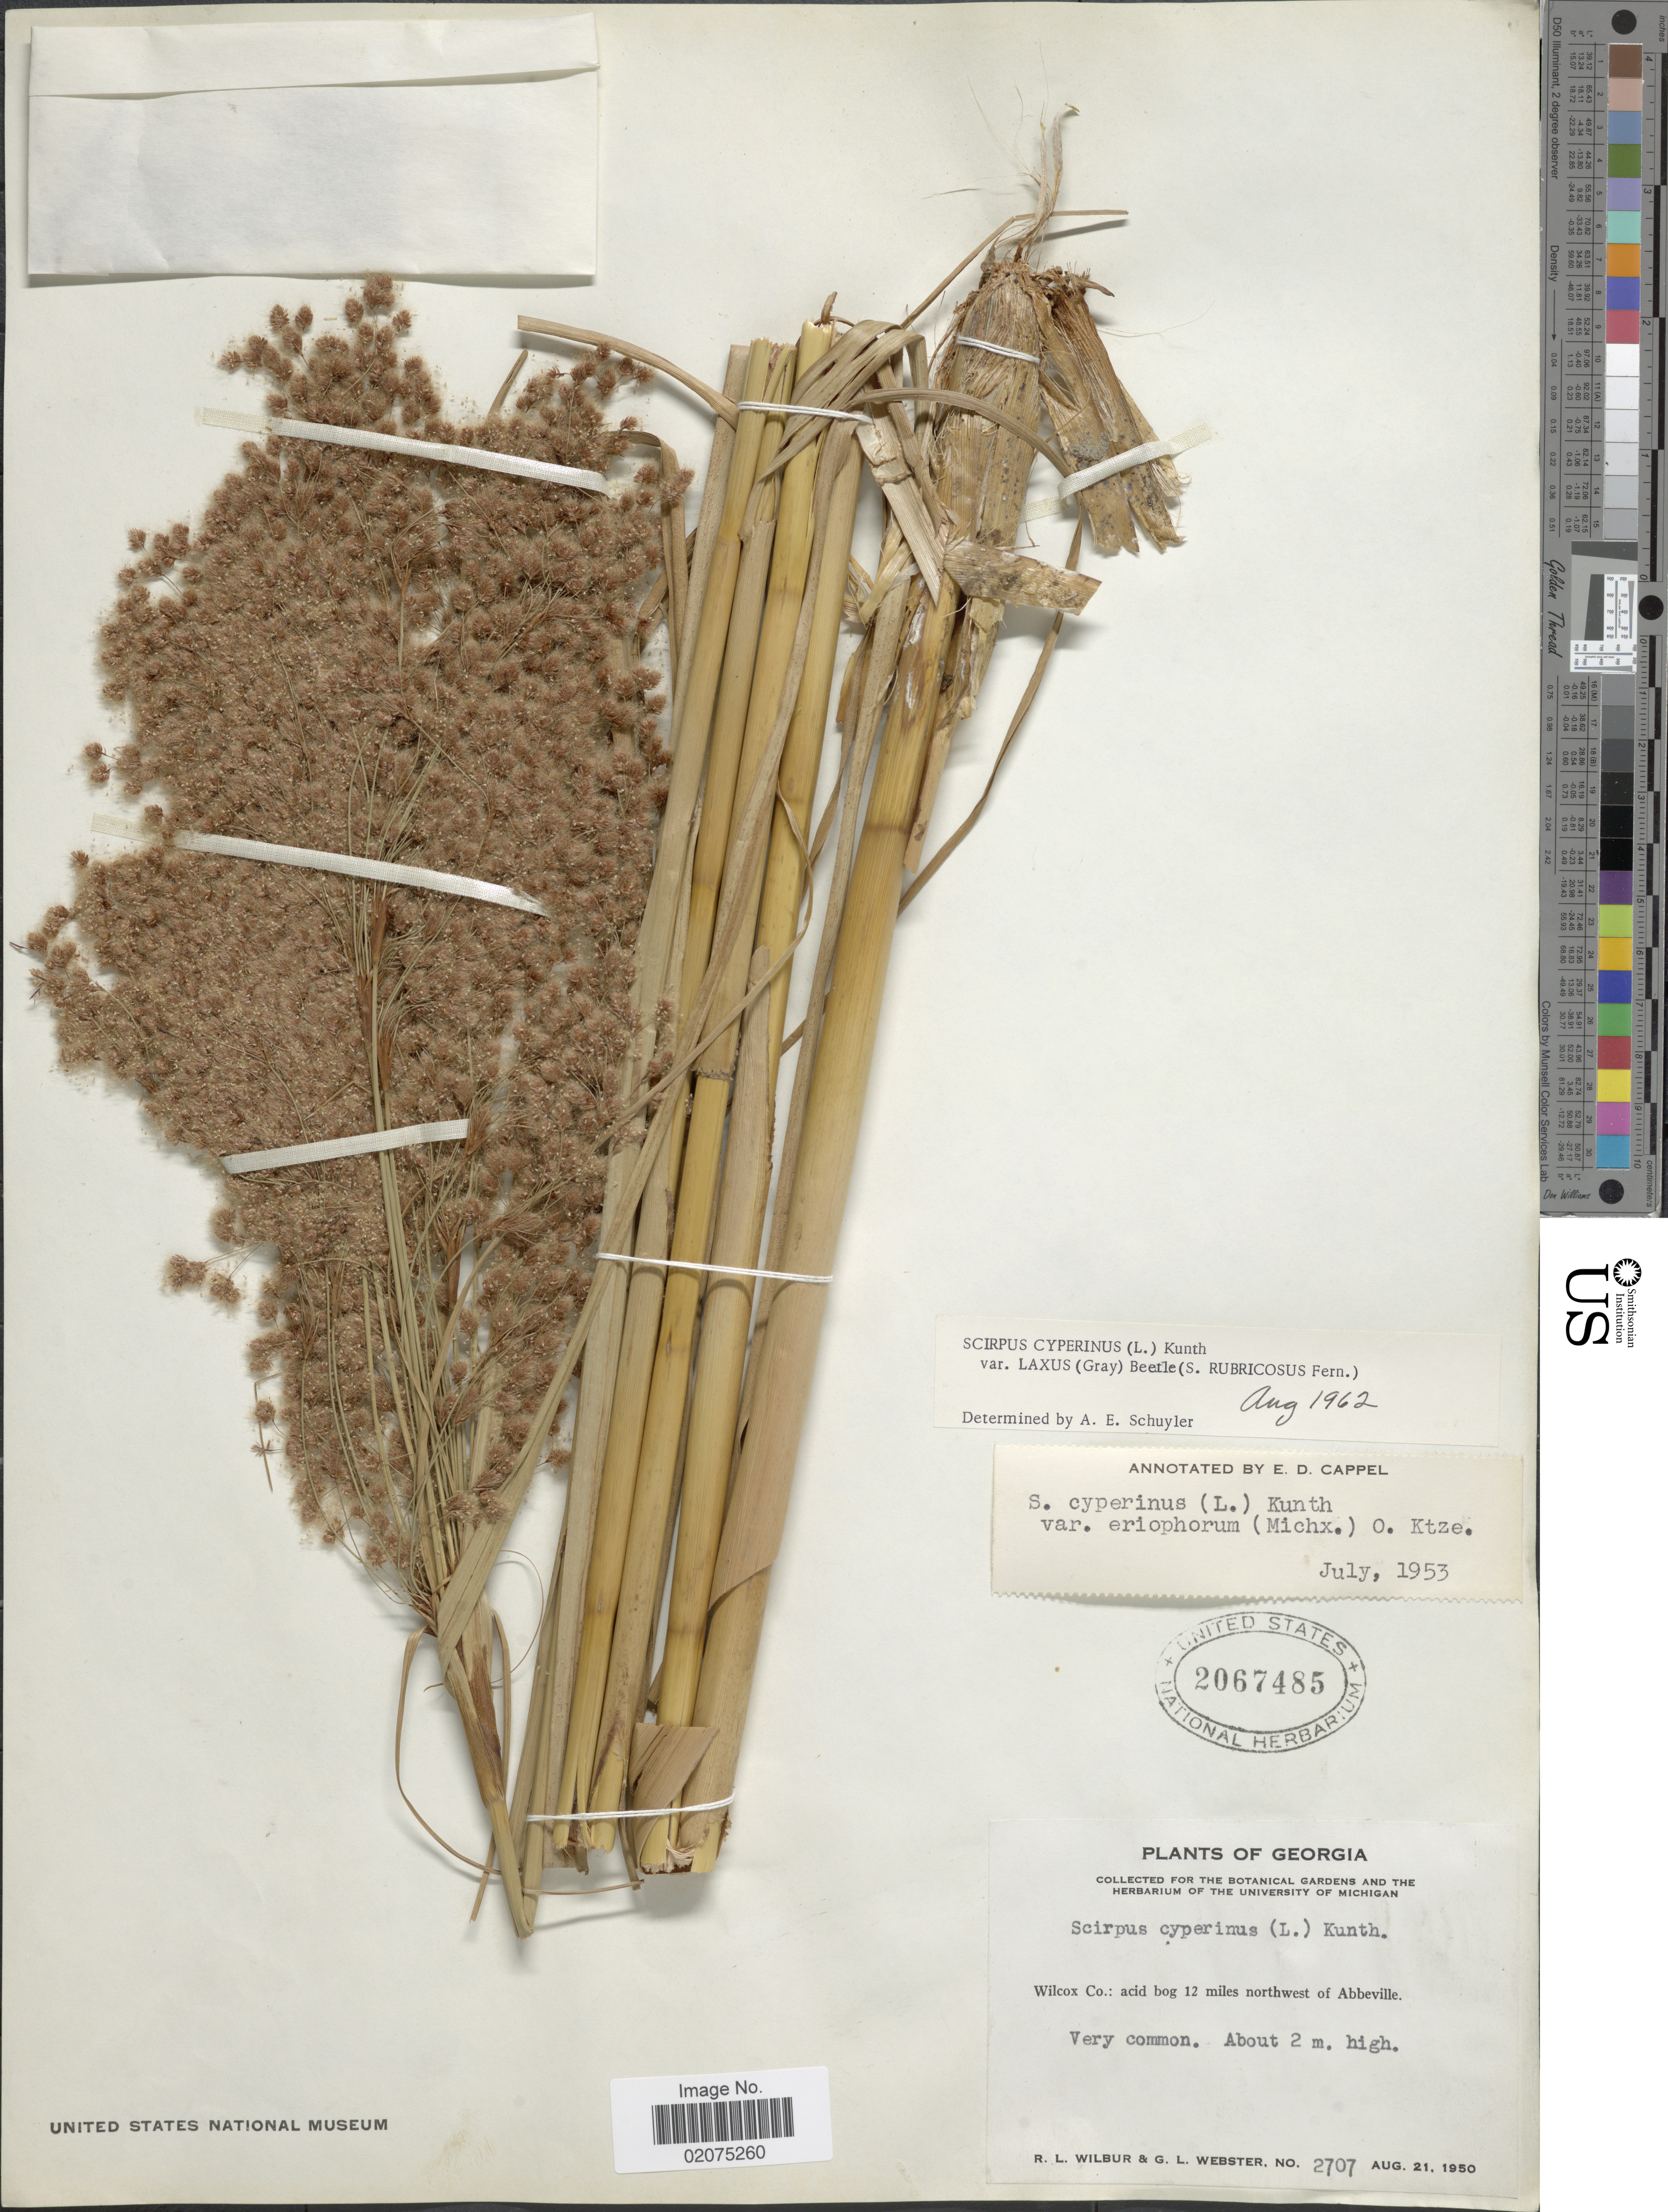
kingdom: Plantae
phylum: Tracheophyta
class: Liliopsida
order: Poales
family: Cyperaceae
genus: Scirpus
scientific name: Scirpus cyperinus var. laxus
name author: (A. Gray) Beetle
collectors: R. L. Wilbur & G. L. Webster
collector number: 2707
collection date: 1950-08-21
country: United States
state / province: Georgia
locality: Wilcox Co, 12 miles northwest of Abbeville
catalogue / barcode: US 2067485